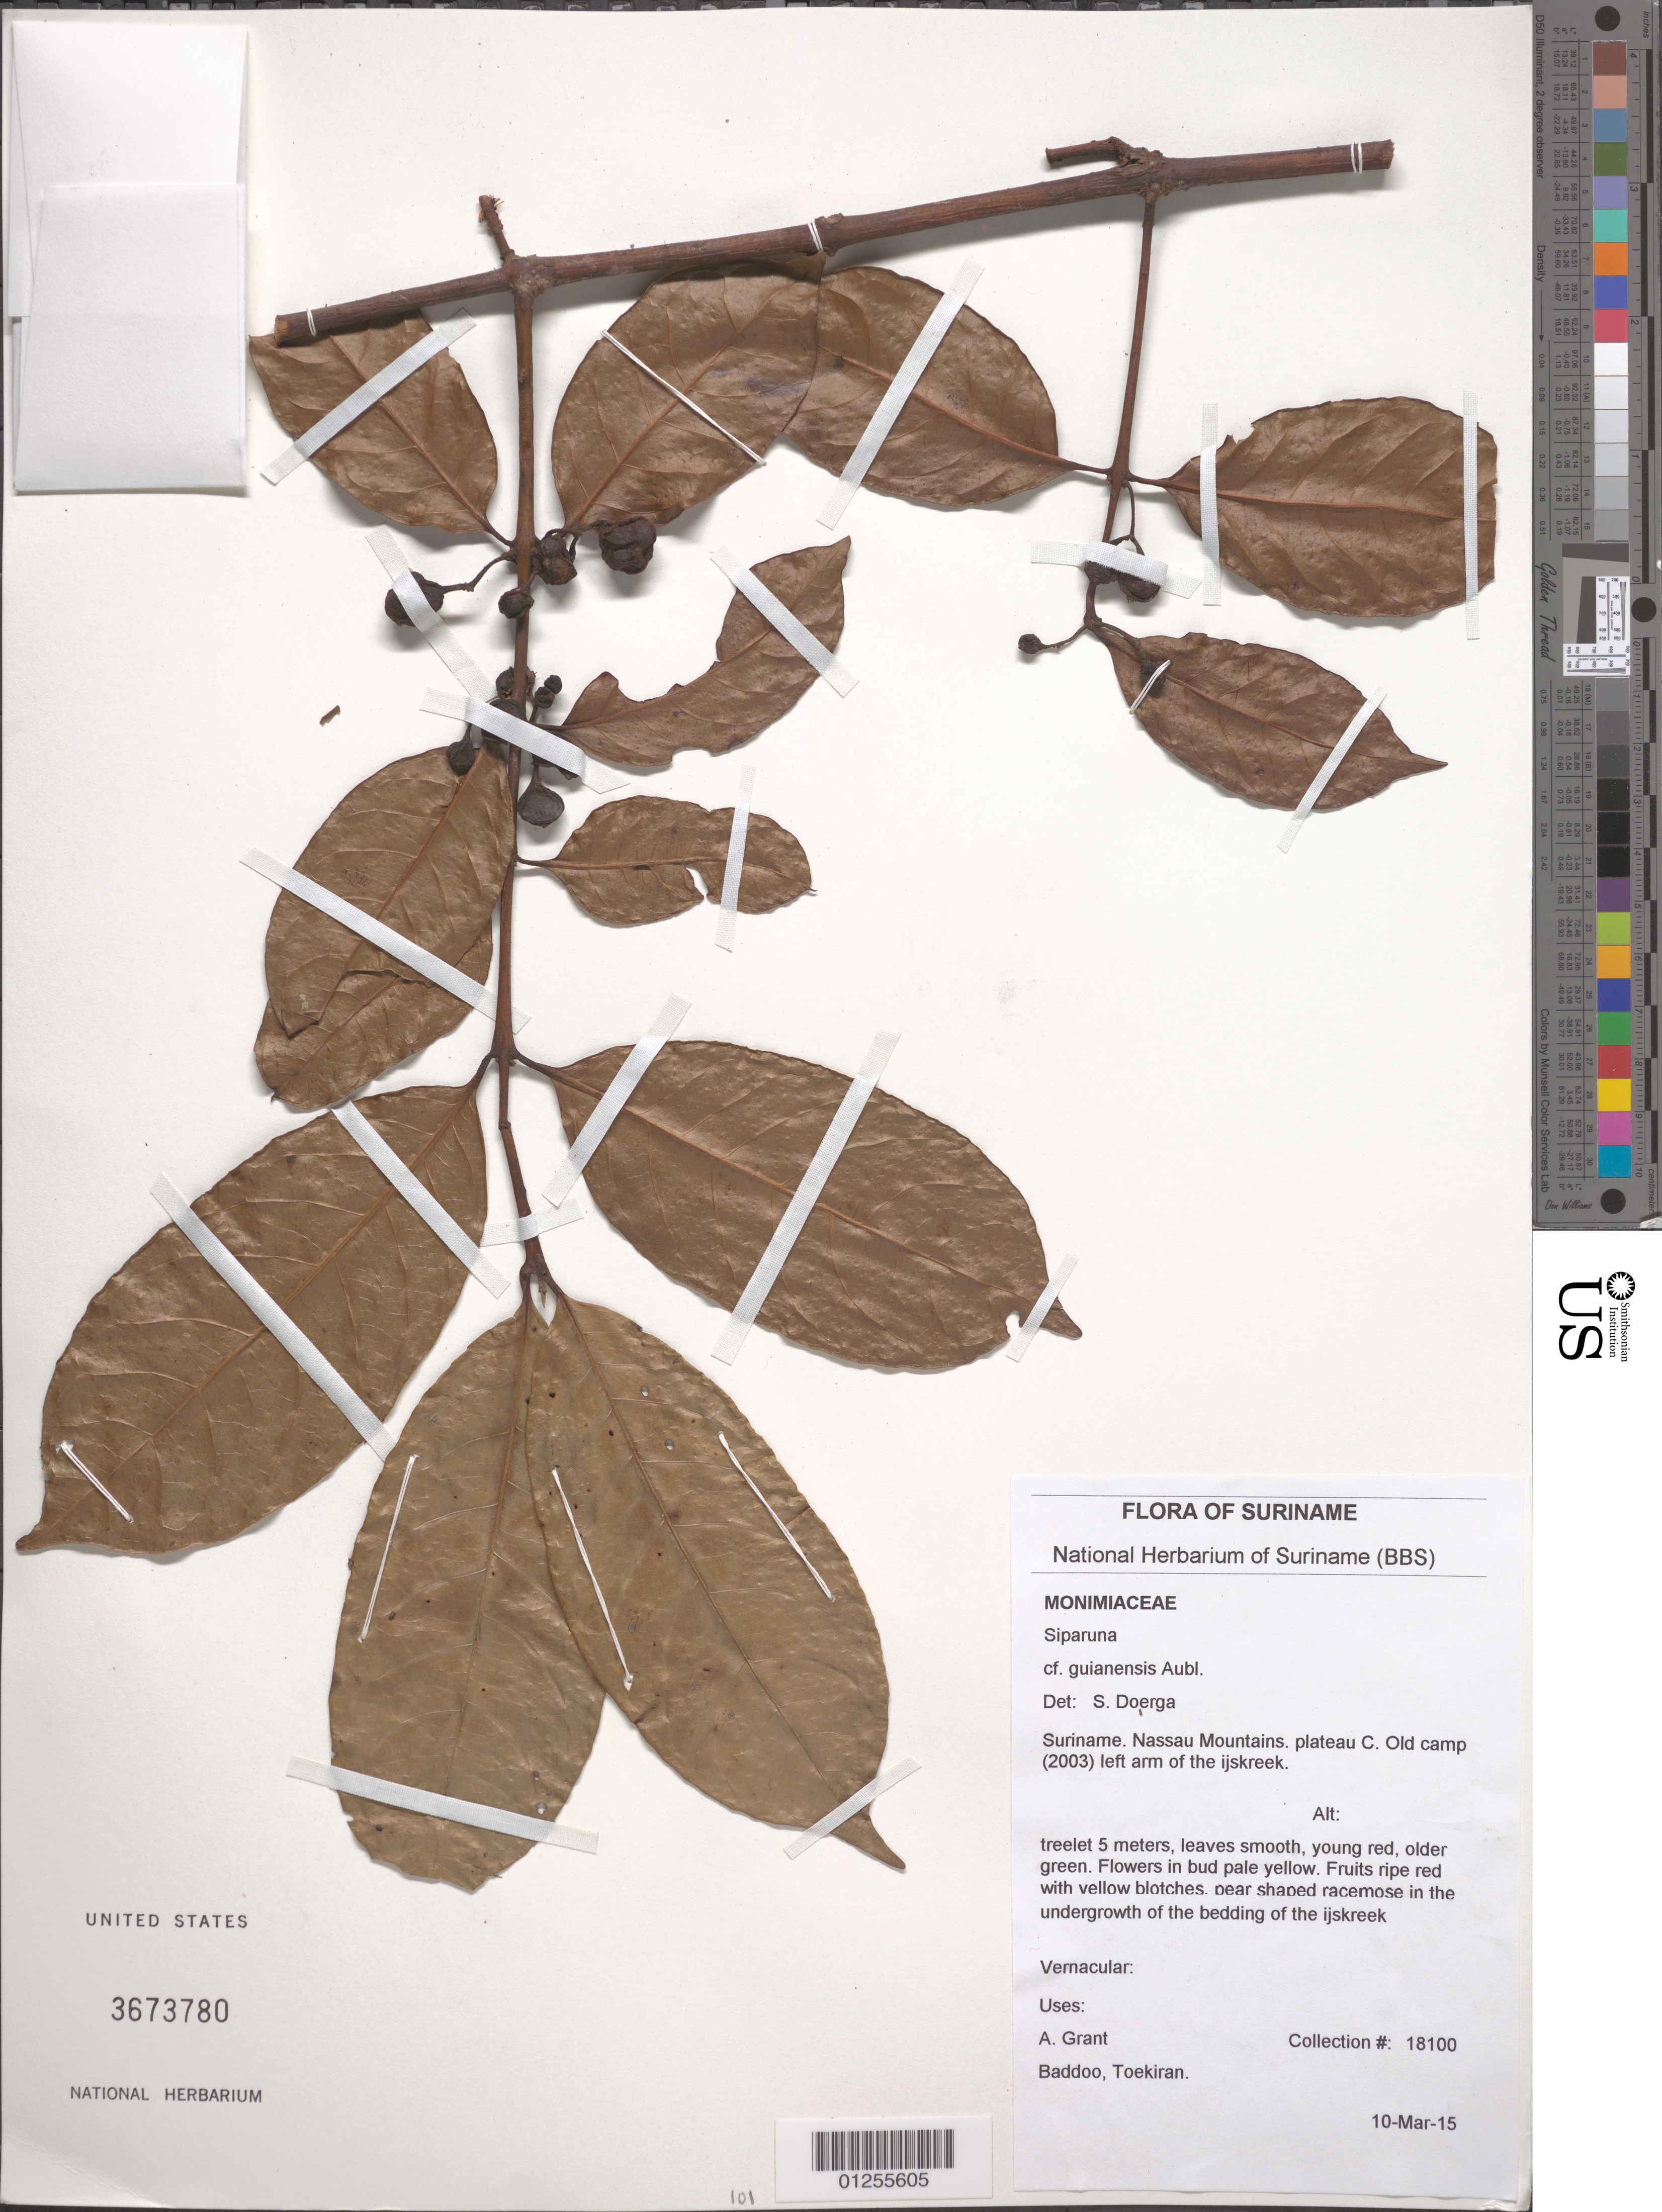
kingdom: Plantae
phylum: Tracheophyta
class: Magnoliopsida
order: Laurales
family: Siparunaceae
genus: Siparuna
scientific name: Siparuna guianensis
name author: Aubl.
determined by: Doerga, S.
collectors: A. Grant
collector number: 18100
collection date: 2010-03-15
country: Suriname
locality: Nassau Mountains, plateau C. Old camp (2003) left arm of the ijskreek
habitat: Undergrowth of the bedding of the ijskreek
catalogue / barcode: US 3673780